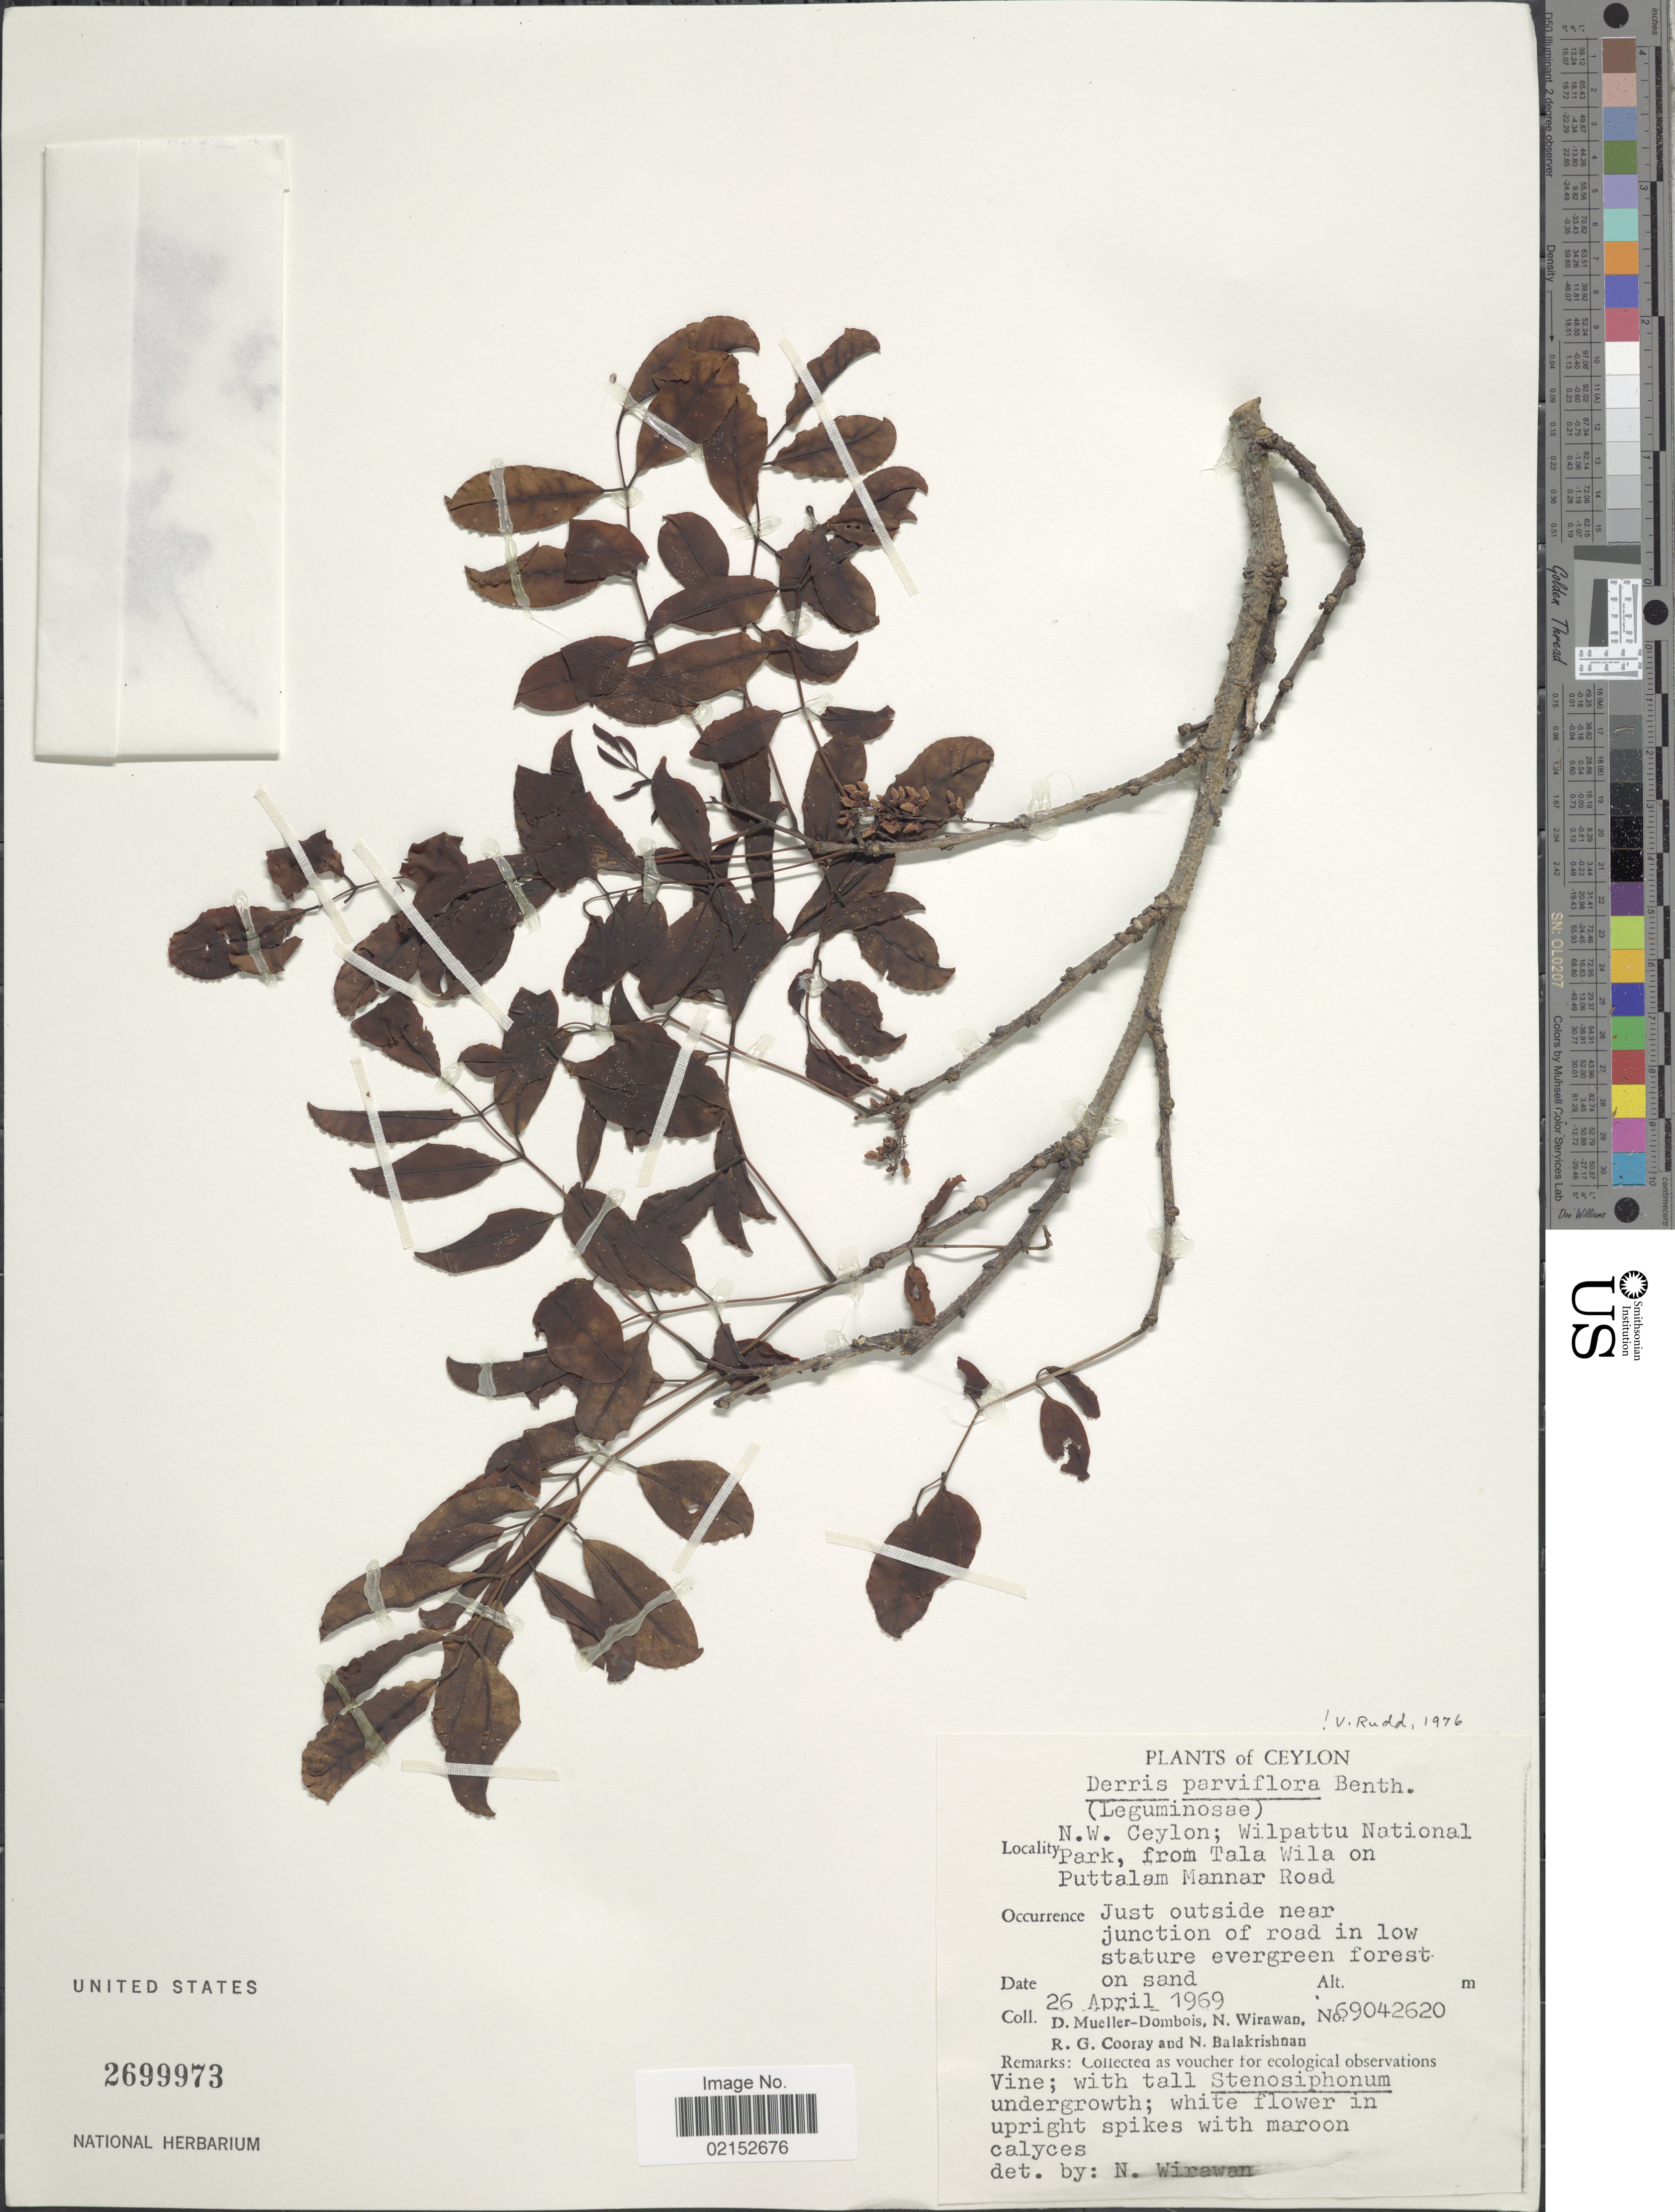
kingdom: Plantae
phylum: Tracheophyta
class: Magnoliopsida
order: Fabales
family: Fabaceae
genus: Derris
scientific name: Derris parviflora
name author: Benth.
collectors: D. Mueller-Dombois, N. Wirawan, R. Cooray & N. Balakrishnan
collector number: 69042620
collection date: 1969-04-26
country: Sri Lanka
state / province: North Western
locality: Ceylon. N. W Ceylon. Wilpattu National Park, from Tala Wila on Puttalam Mannar Road. Just outside near junction of road in low stature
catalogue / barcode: US 2699973